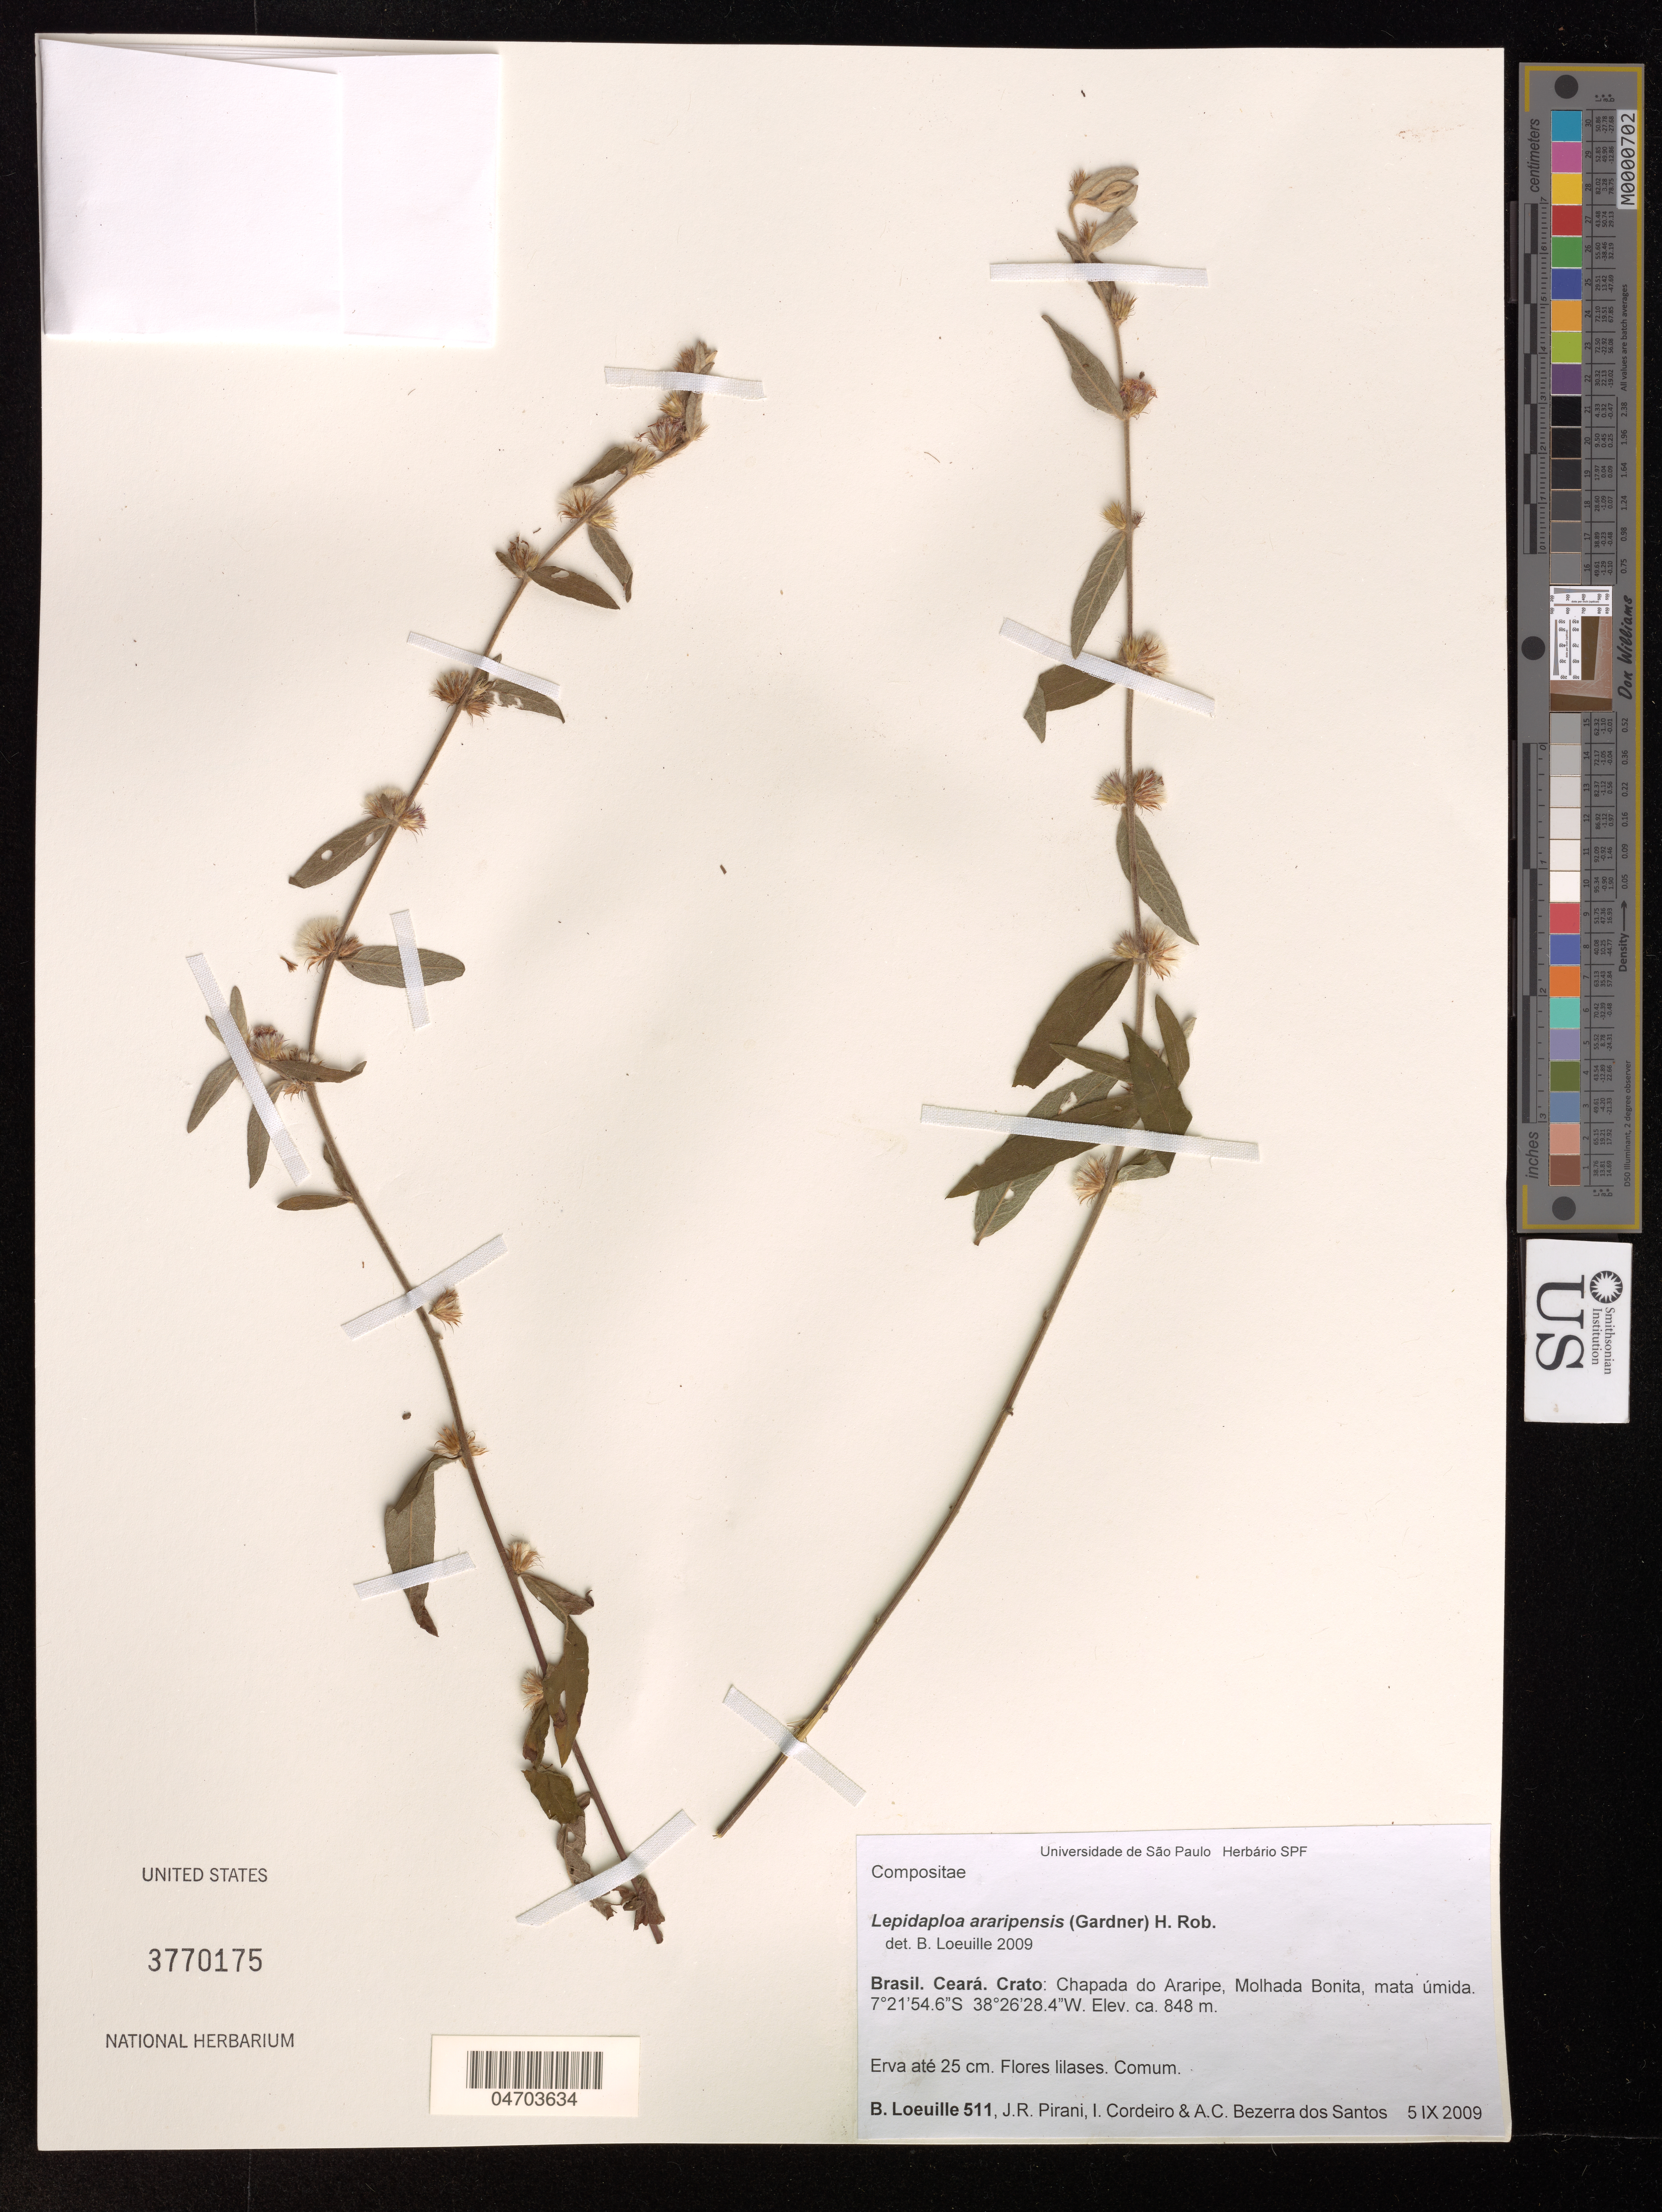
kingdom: Plantae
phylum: Tracheophyta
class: Magnoliopsida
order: Asterales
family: Asteraceae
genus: Lepidaploa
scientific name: Lepidaploa araripensis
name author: (Gardner) H. Rob.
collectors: B. Loeuille, J. Pirani & I. Cordeiro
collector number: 511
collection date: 2009-09-05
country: Brazil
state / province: Ceará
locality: Crato: Chapada do Araripe, Molhada Bonita, mata umida.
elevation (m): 848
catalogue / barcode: US 3770175